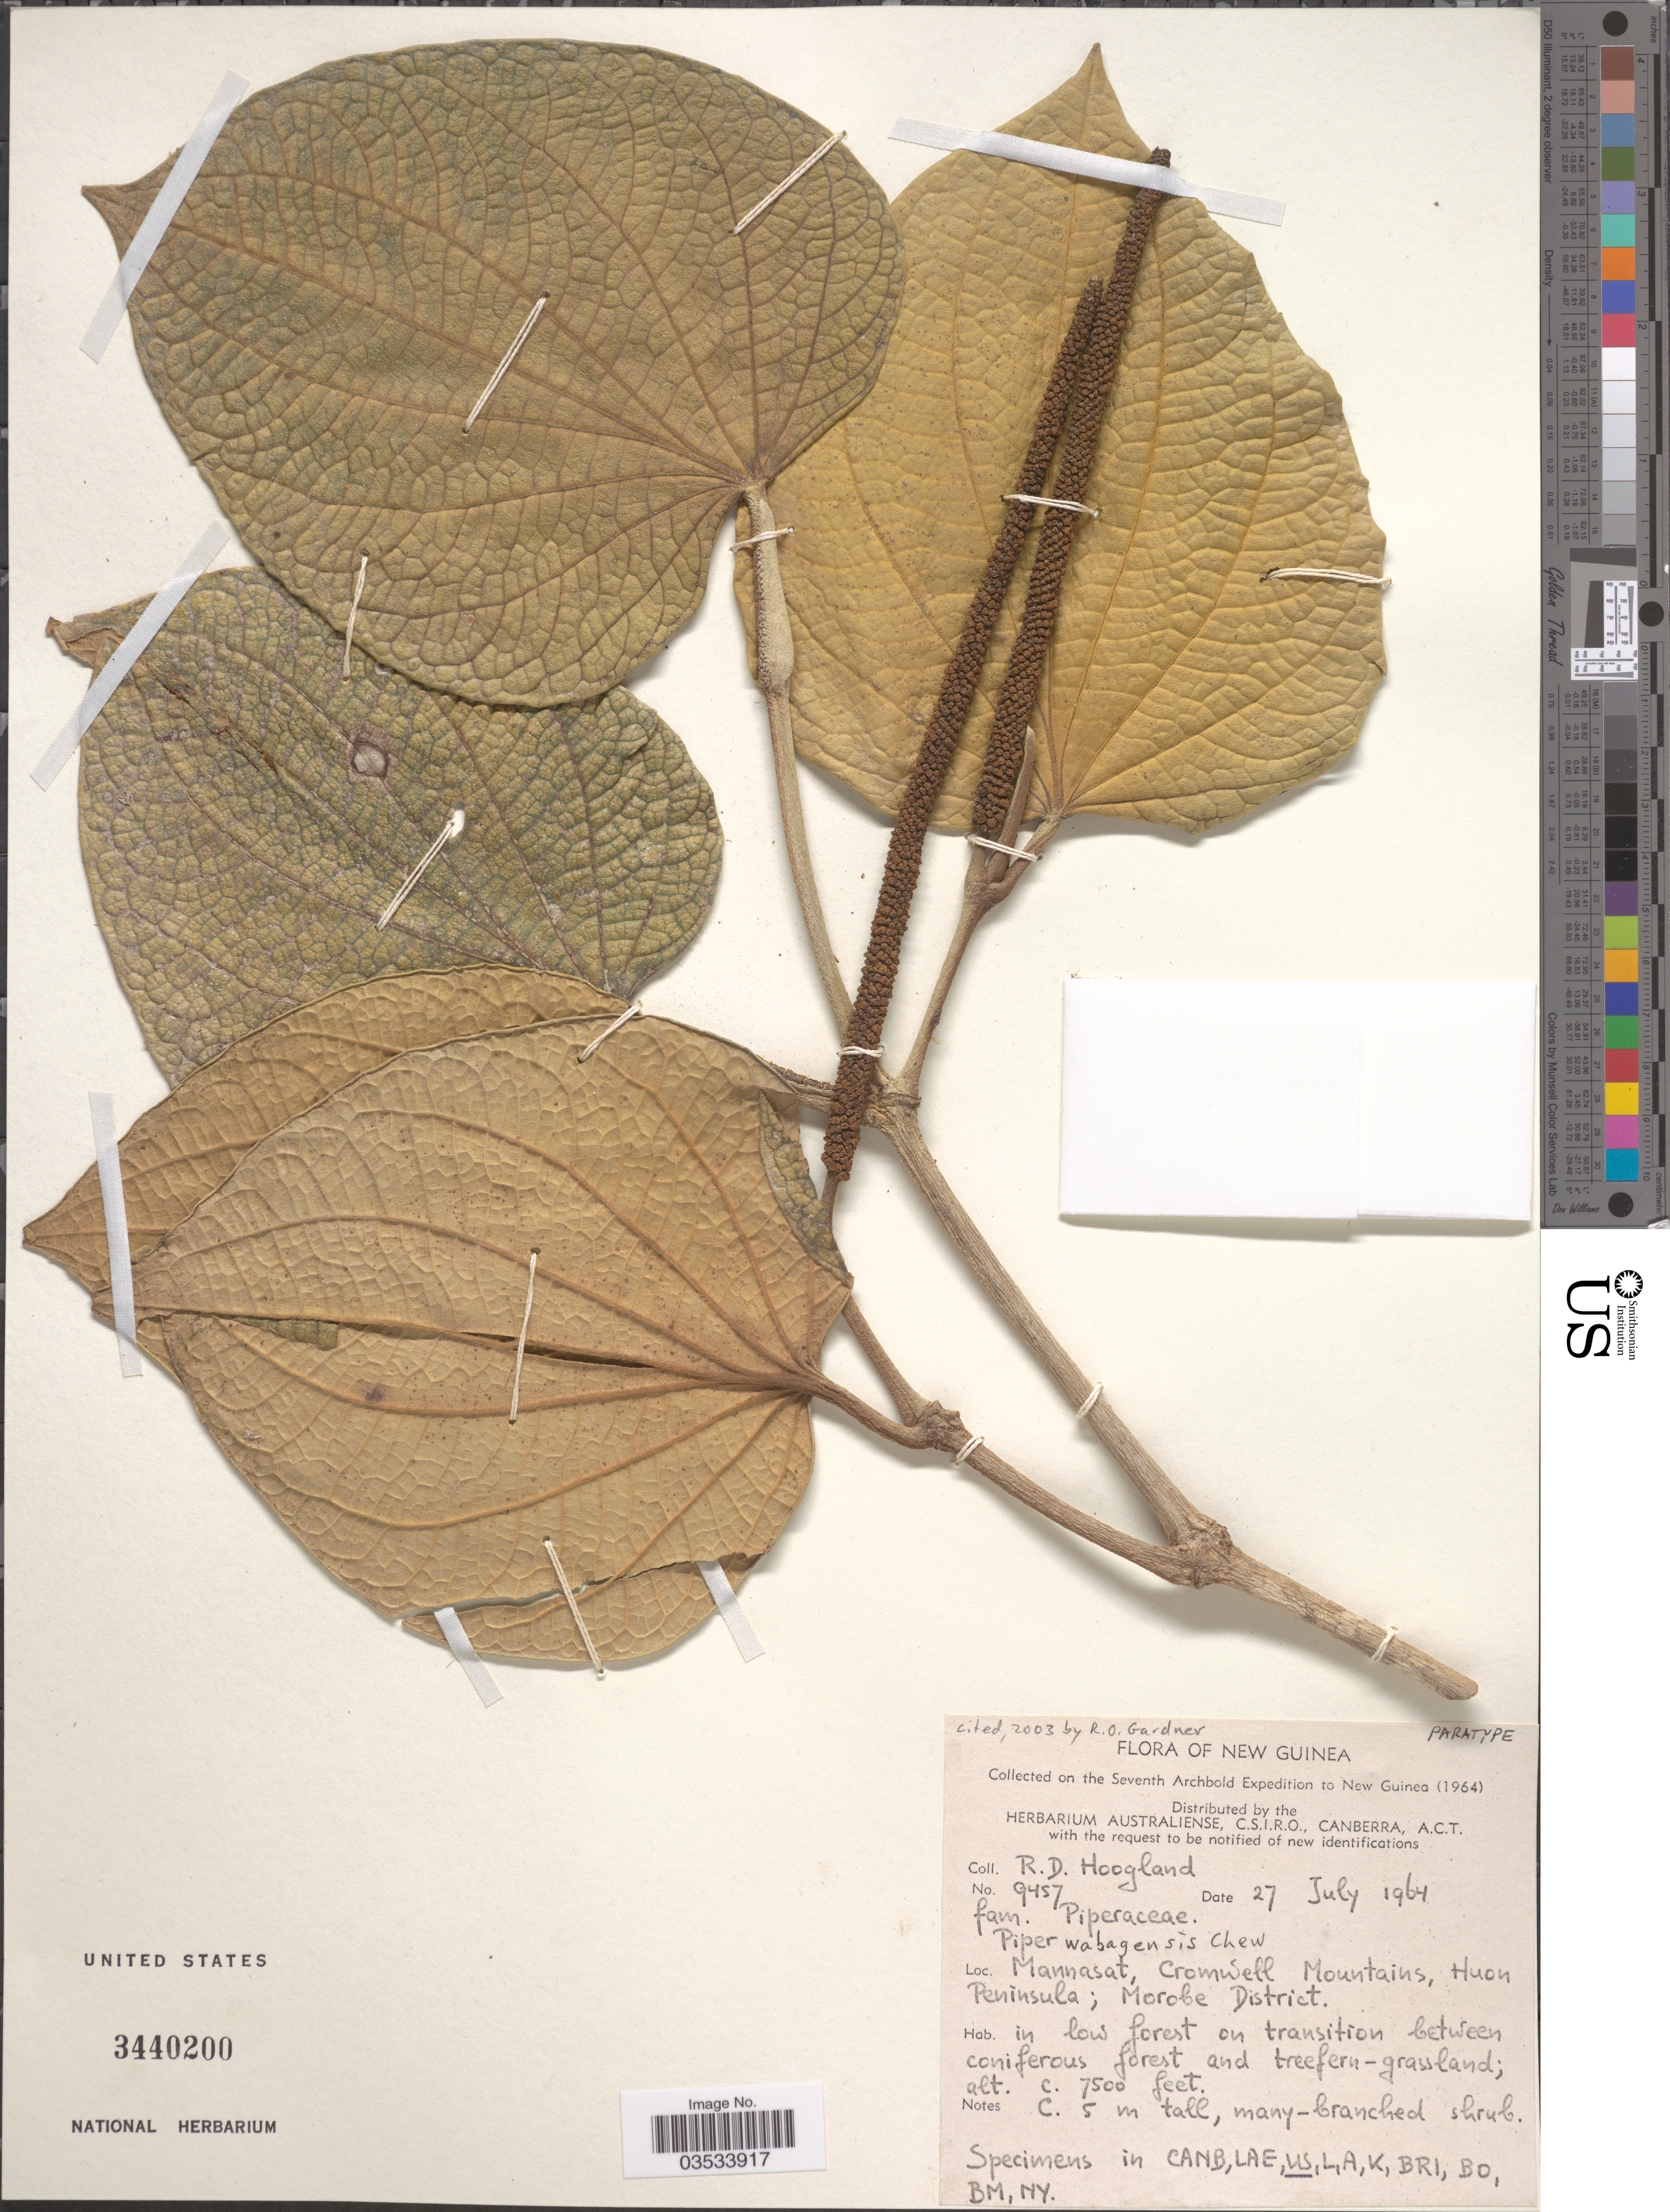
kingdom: Plantae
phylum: Tracheophyta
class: Magnoliopsida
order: Piperales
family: Piperaceae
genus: Piper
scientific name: Piper wabagense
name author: Chew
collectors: R. D. Hoogland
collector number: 9457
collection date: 1964-07-27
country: Papua New Guinea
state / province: Morobe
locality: New Guinea. Mannasat, Cromwell Mountains, Huon Peninsula; Morobe District.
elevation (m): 2286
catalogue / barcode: US 3440200